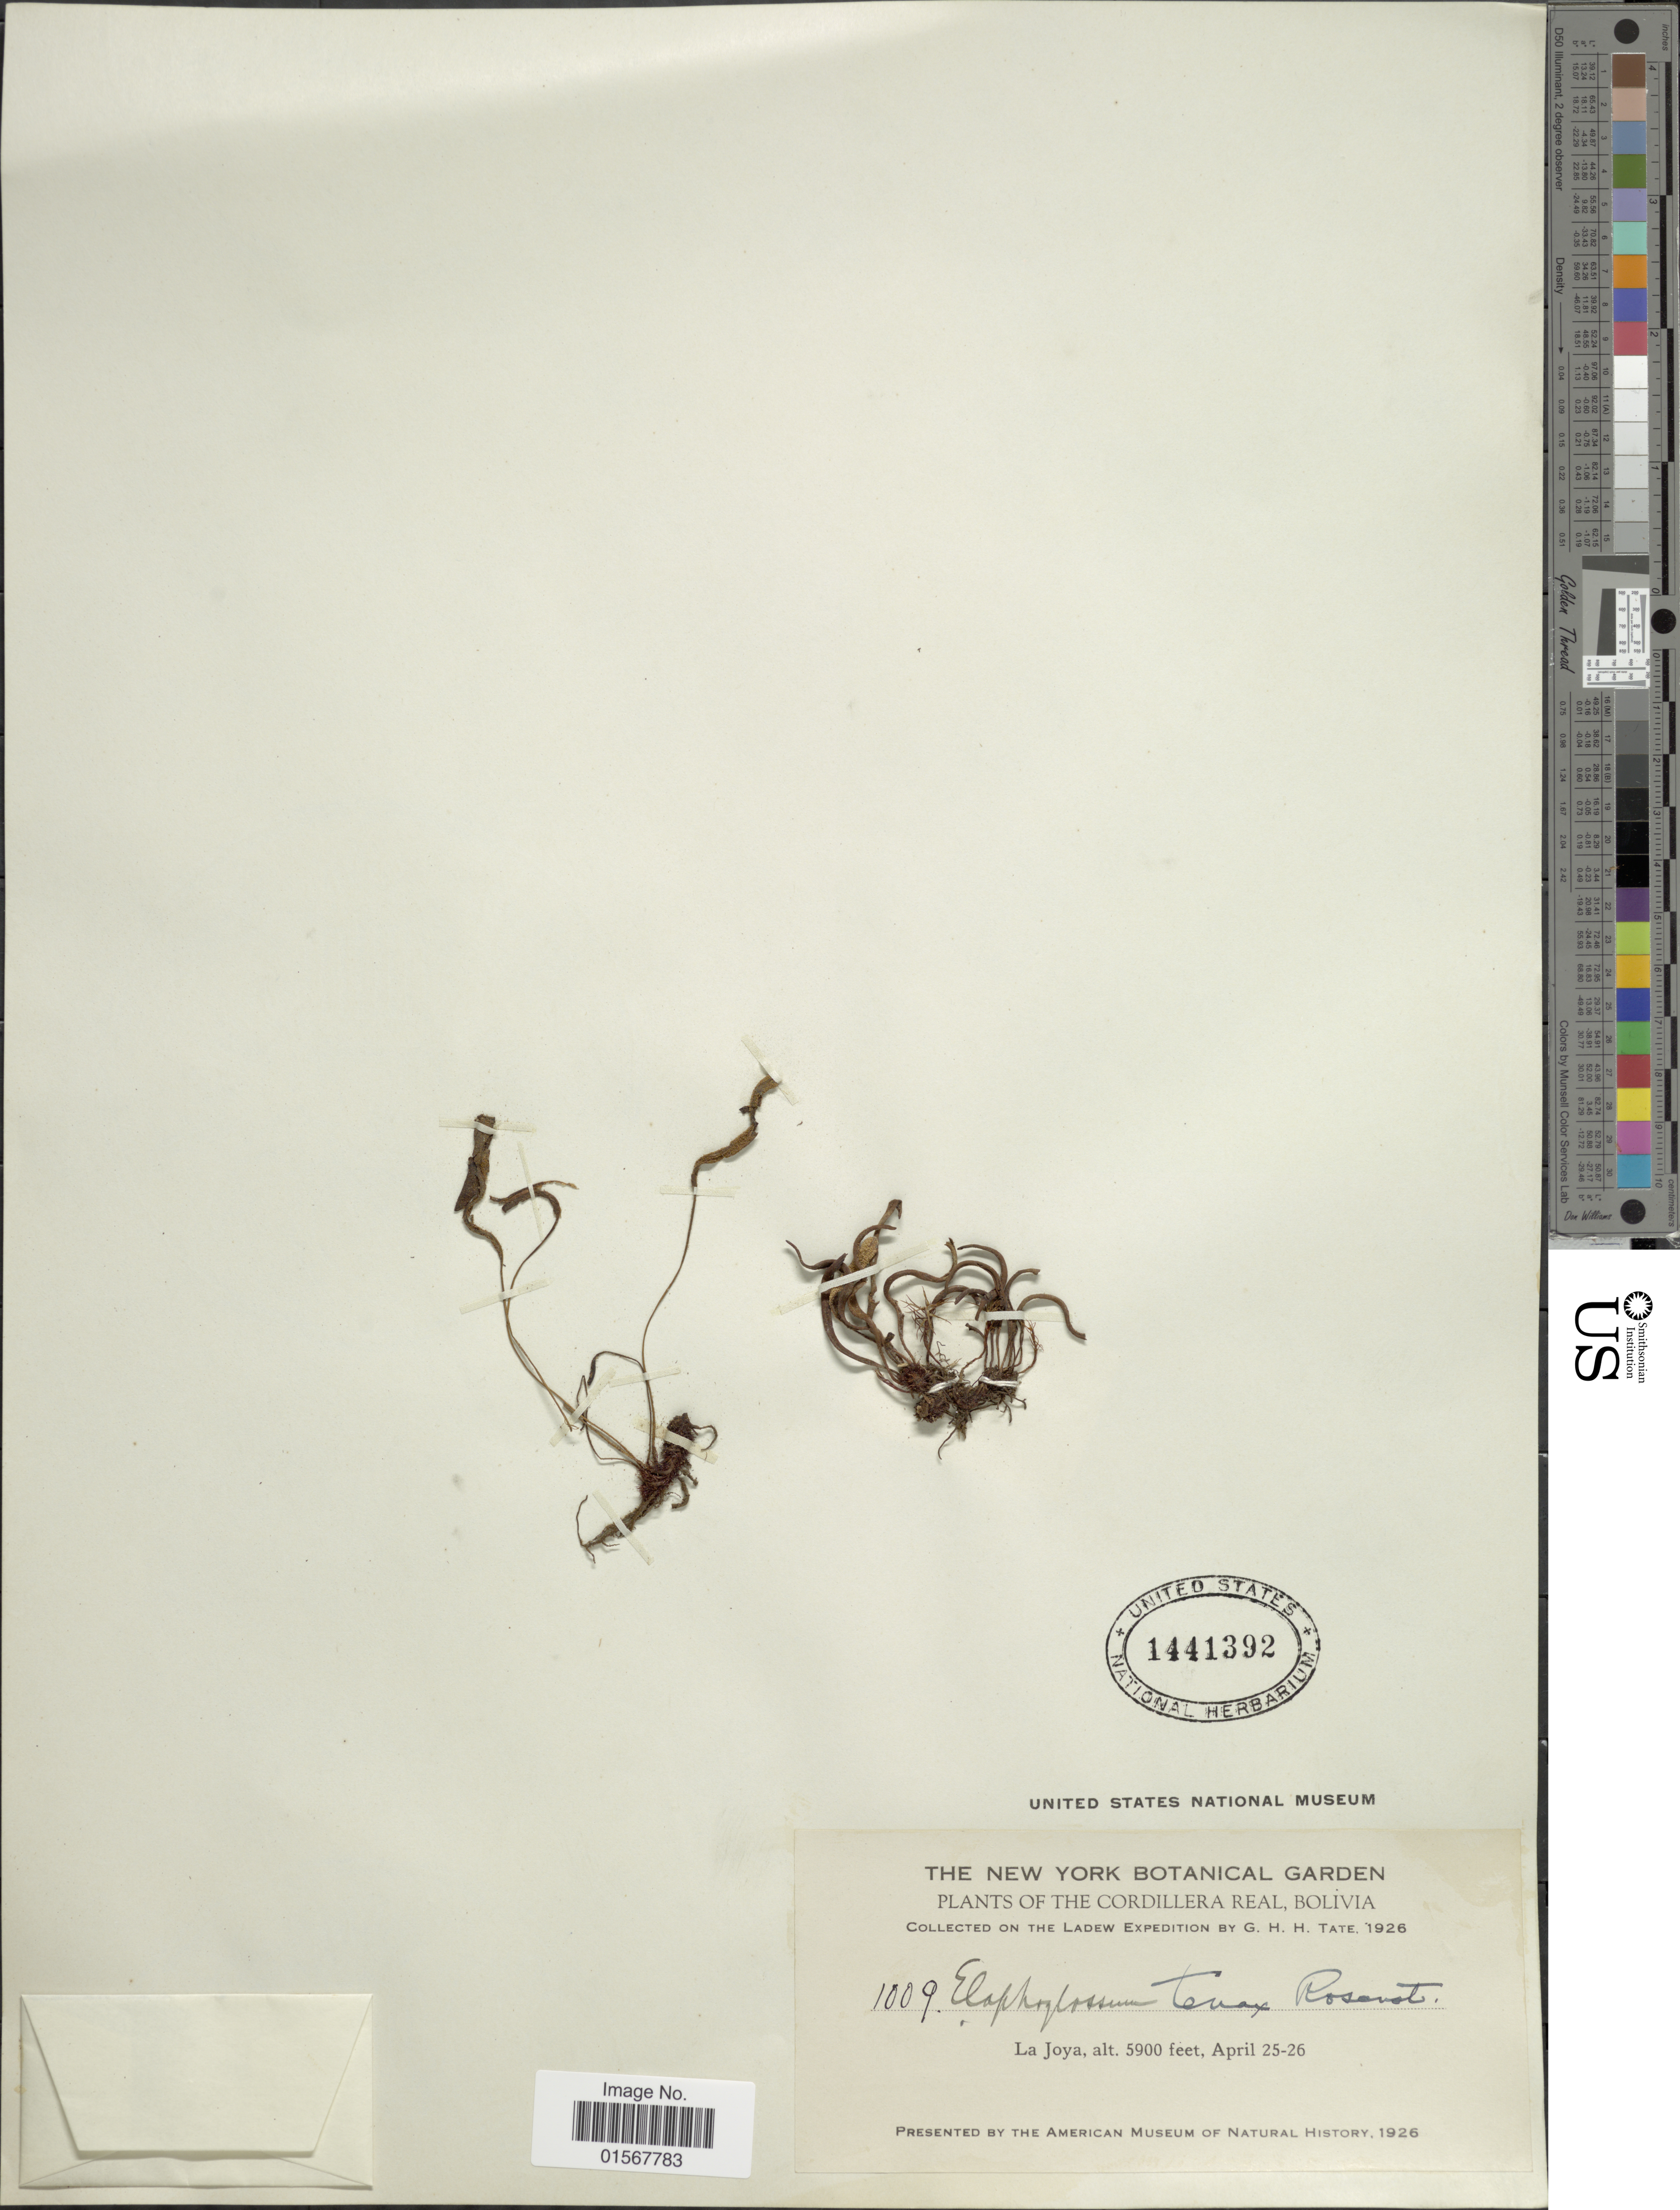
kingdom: Plantae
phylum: Tracheophyta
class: Polypodiopsida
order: Polypodiales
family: Dryopteridaceae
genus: Elaphoglossum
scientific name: Elaphoglossum tenax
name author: Rosenst.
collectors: G. Tate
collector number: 1009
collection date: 1926-04-25/1926-04-26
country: Bolivia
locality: The Cordillera Real, Bolivia, La Joya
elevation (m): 1798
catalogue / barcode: US 1441392